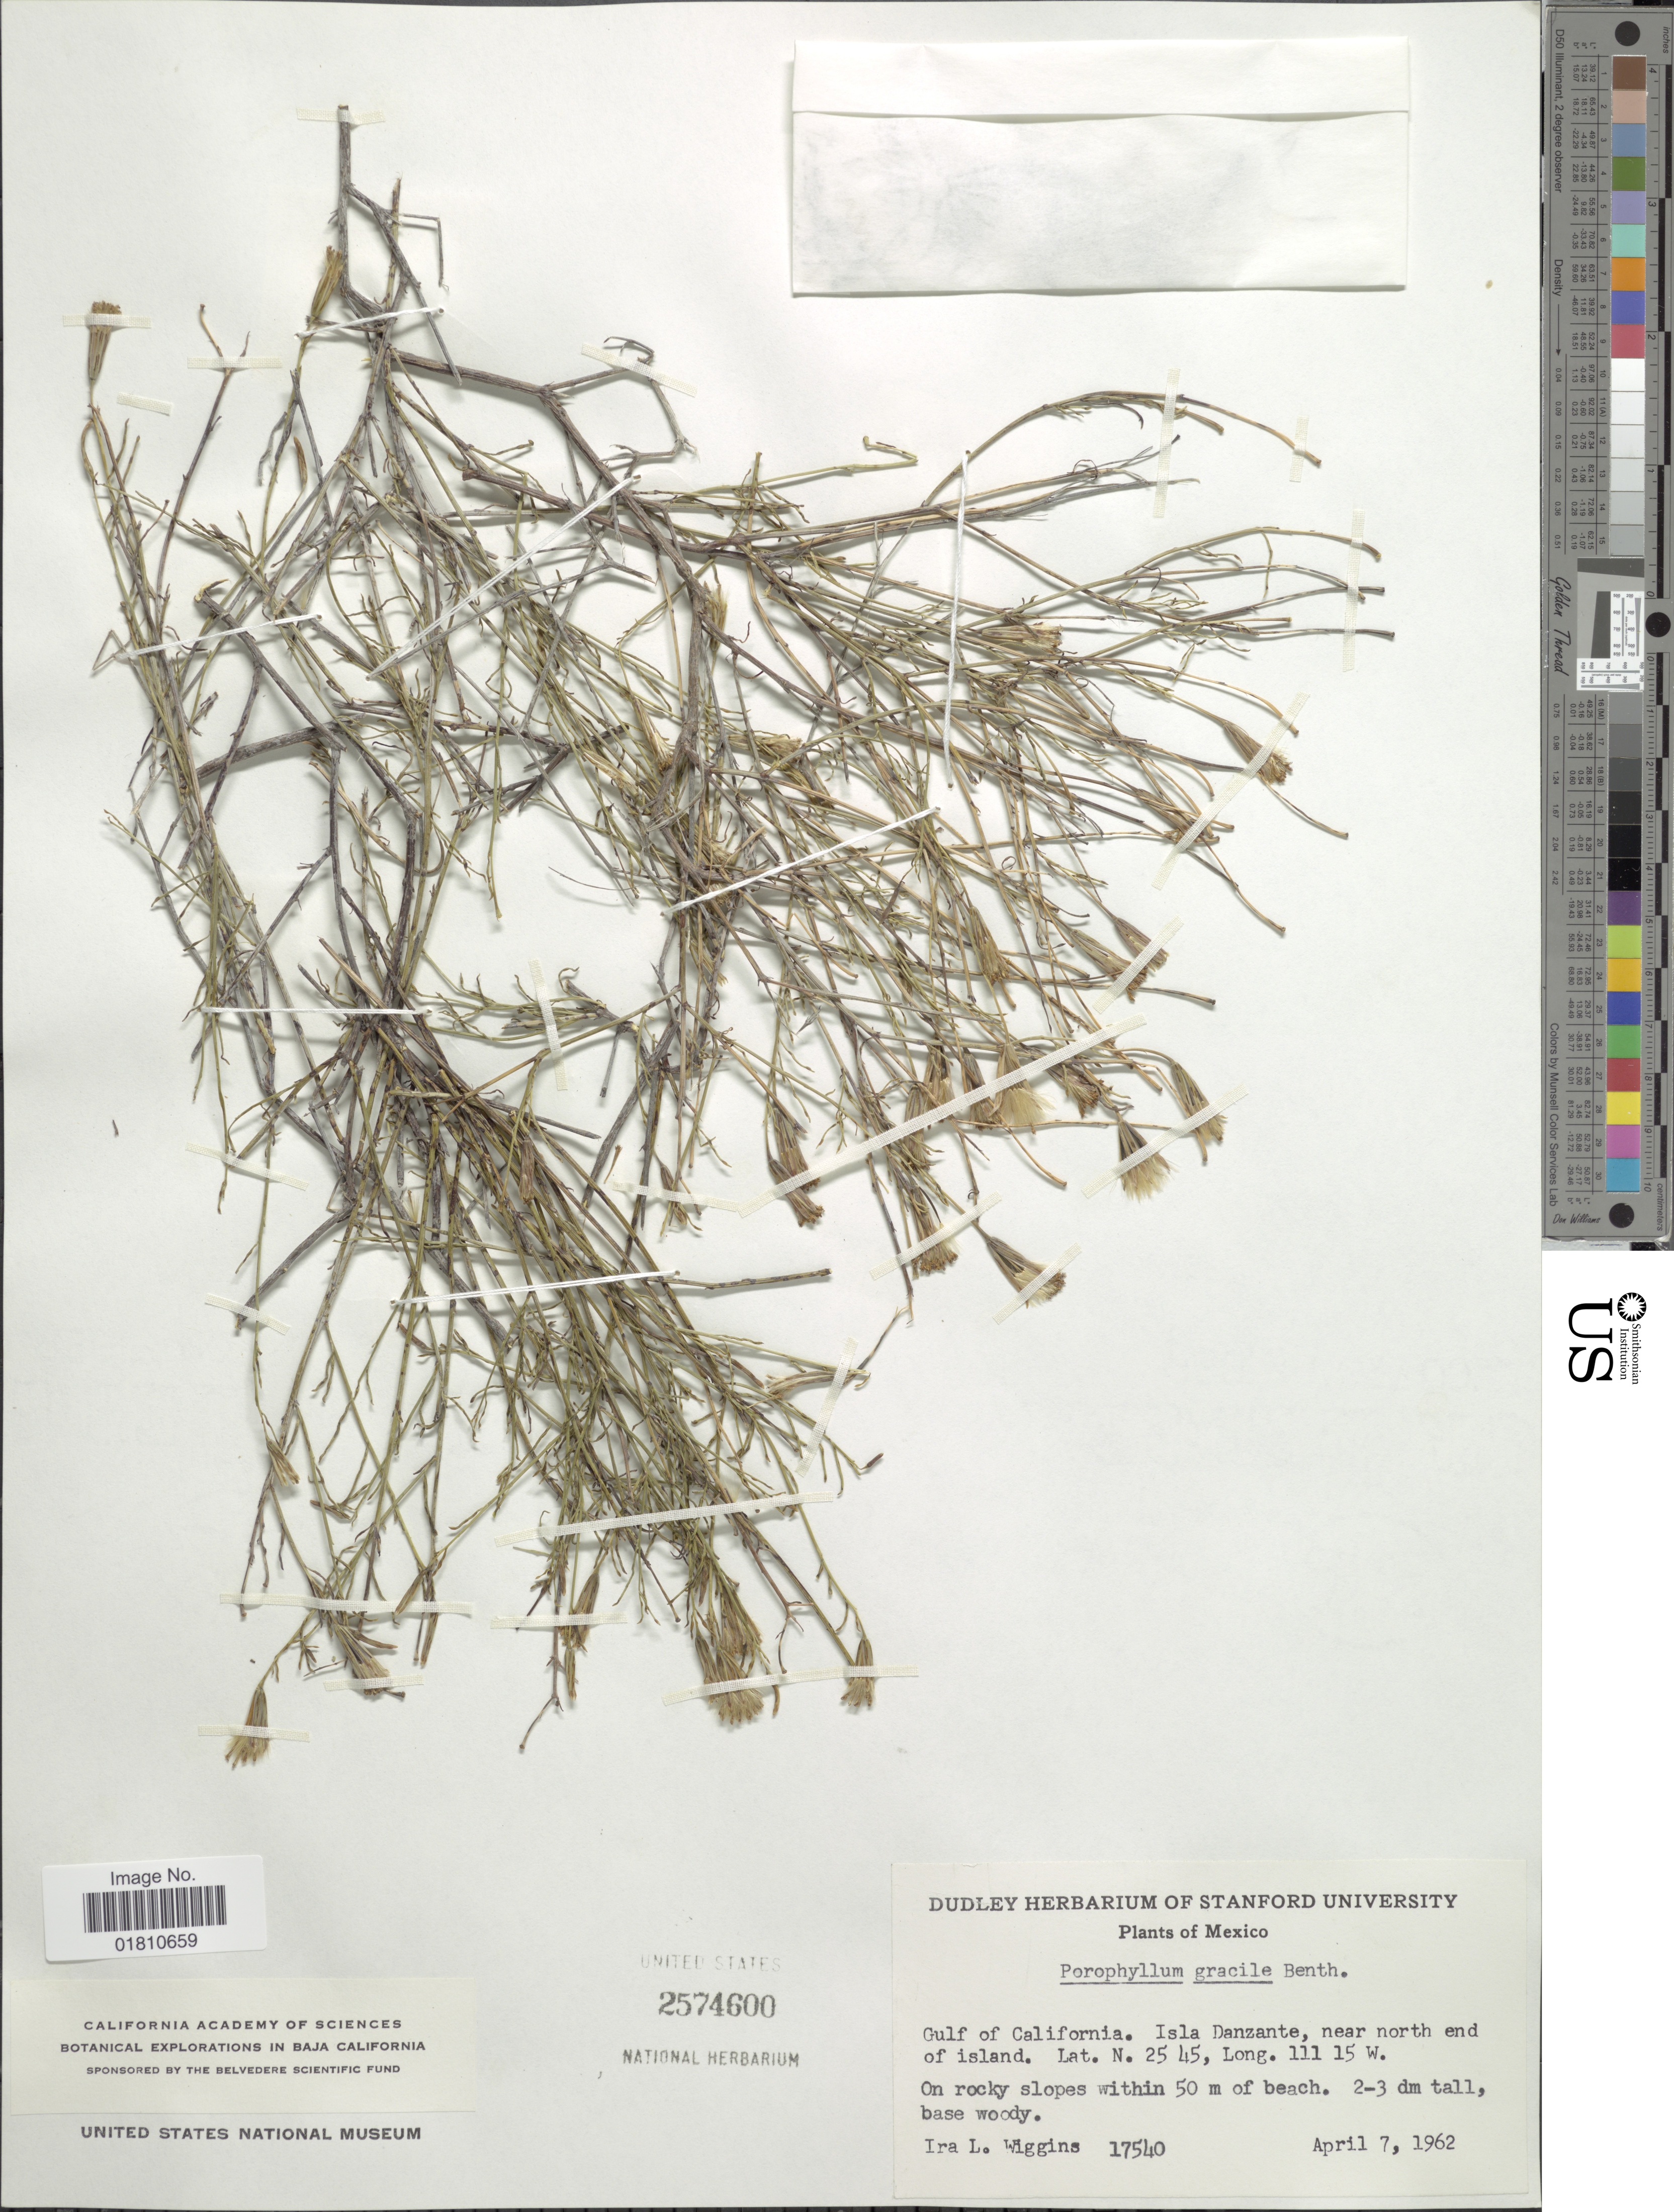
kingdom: Plantae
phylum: Tracheophyta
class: Magnoliopsida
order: Asterales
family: Asteraceae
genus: Porophyllum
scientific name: Porophyllum gracile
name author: Benth.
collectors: I. L. Wiggins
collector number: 17540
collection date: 1962-04-07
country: Mexico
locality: Gulf of California, Isla Danzante, near north end of island, on rocky slope within 50 m of beach.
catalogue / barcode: US 2574600